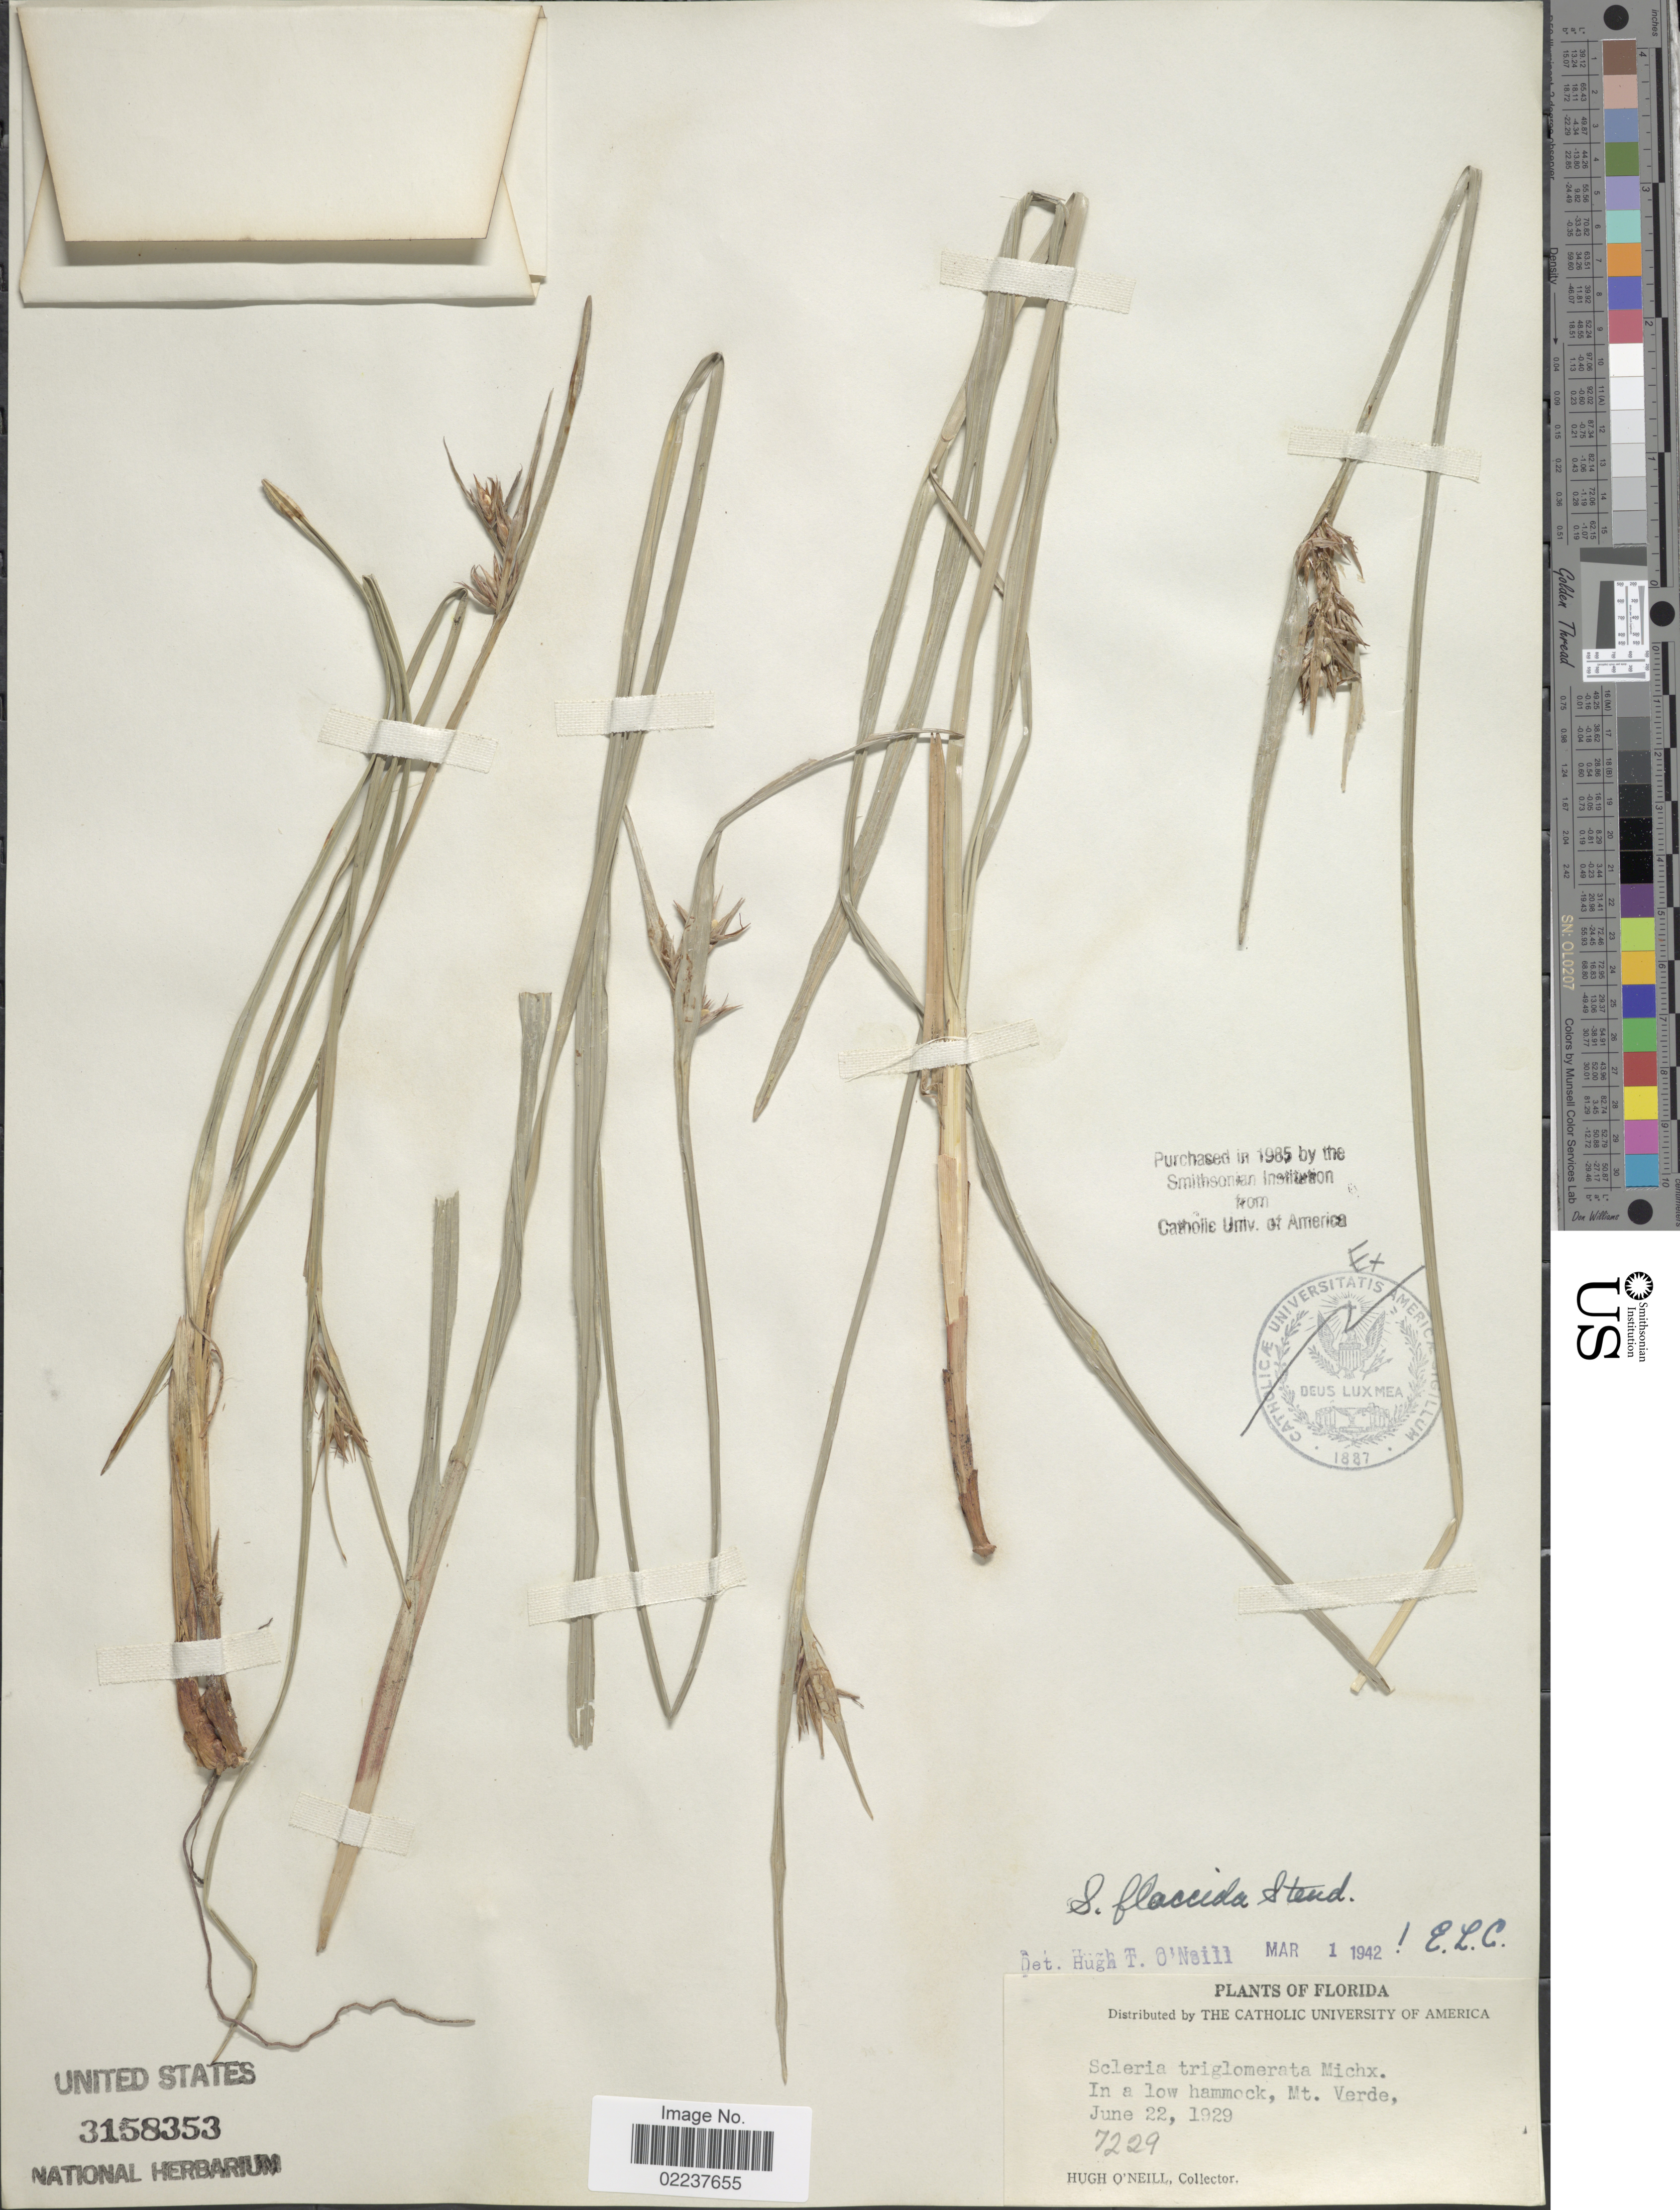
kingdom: Plantae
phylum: Tracheophyta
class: Liliopsida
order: Poales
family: Cyperaceae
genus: Scleria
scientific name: Scleria triglomerata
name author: Michx.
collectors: H. O'Neill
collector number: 7229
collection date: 1929-06-22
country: United States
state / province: Florida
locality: In a low hammock, Mt. Verde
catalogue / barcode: US 3158353